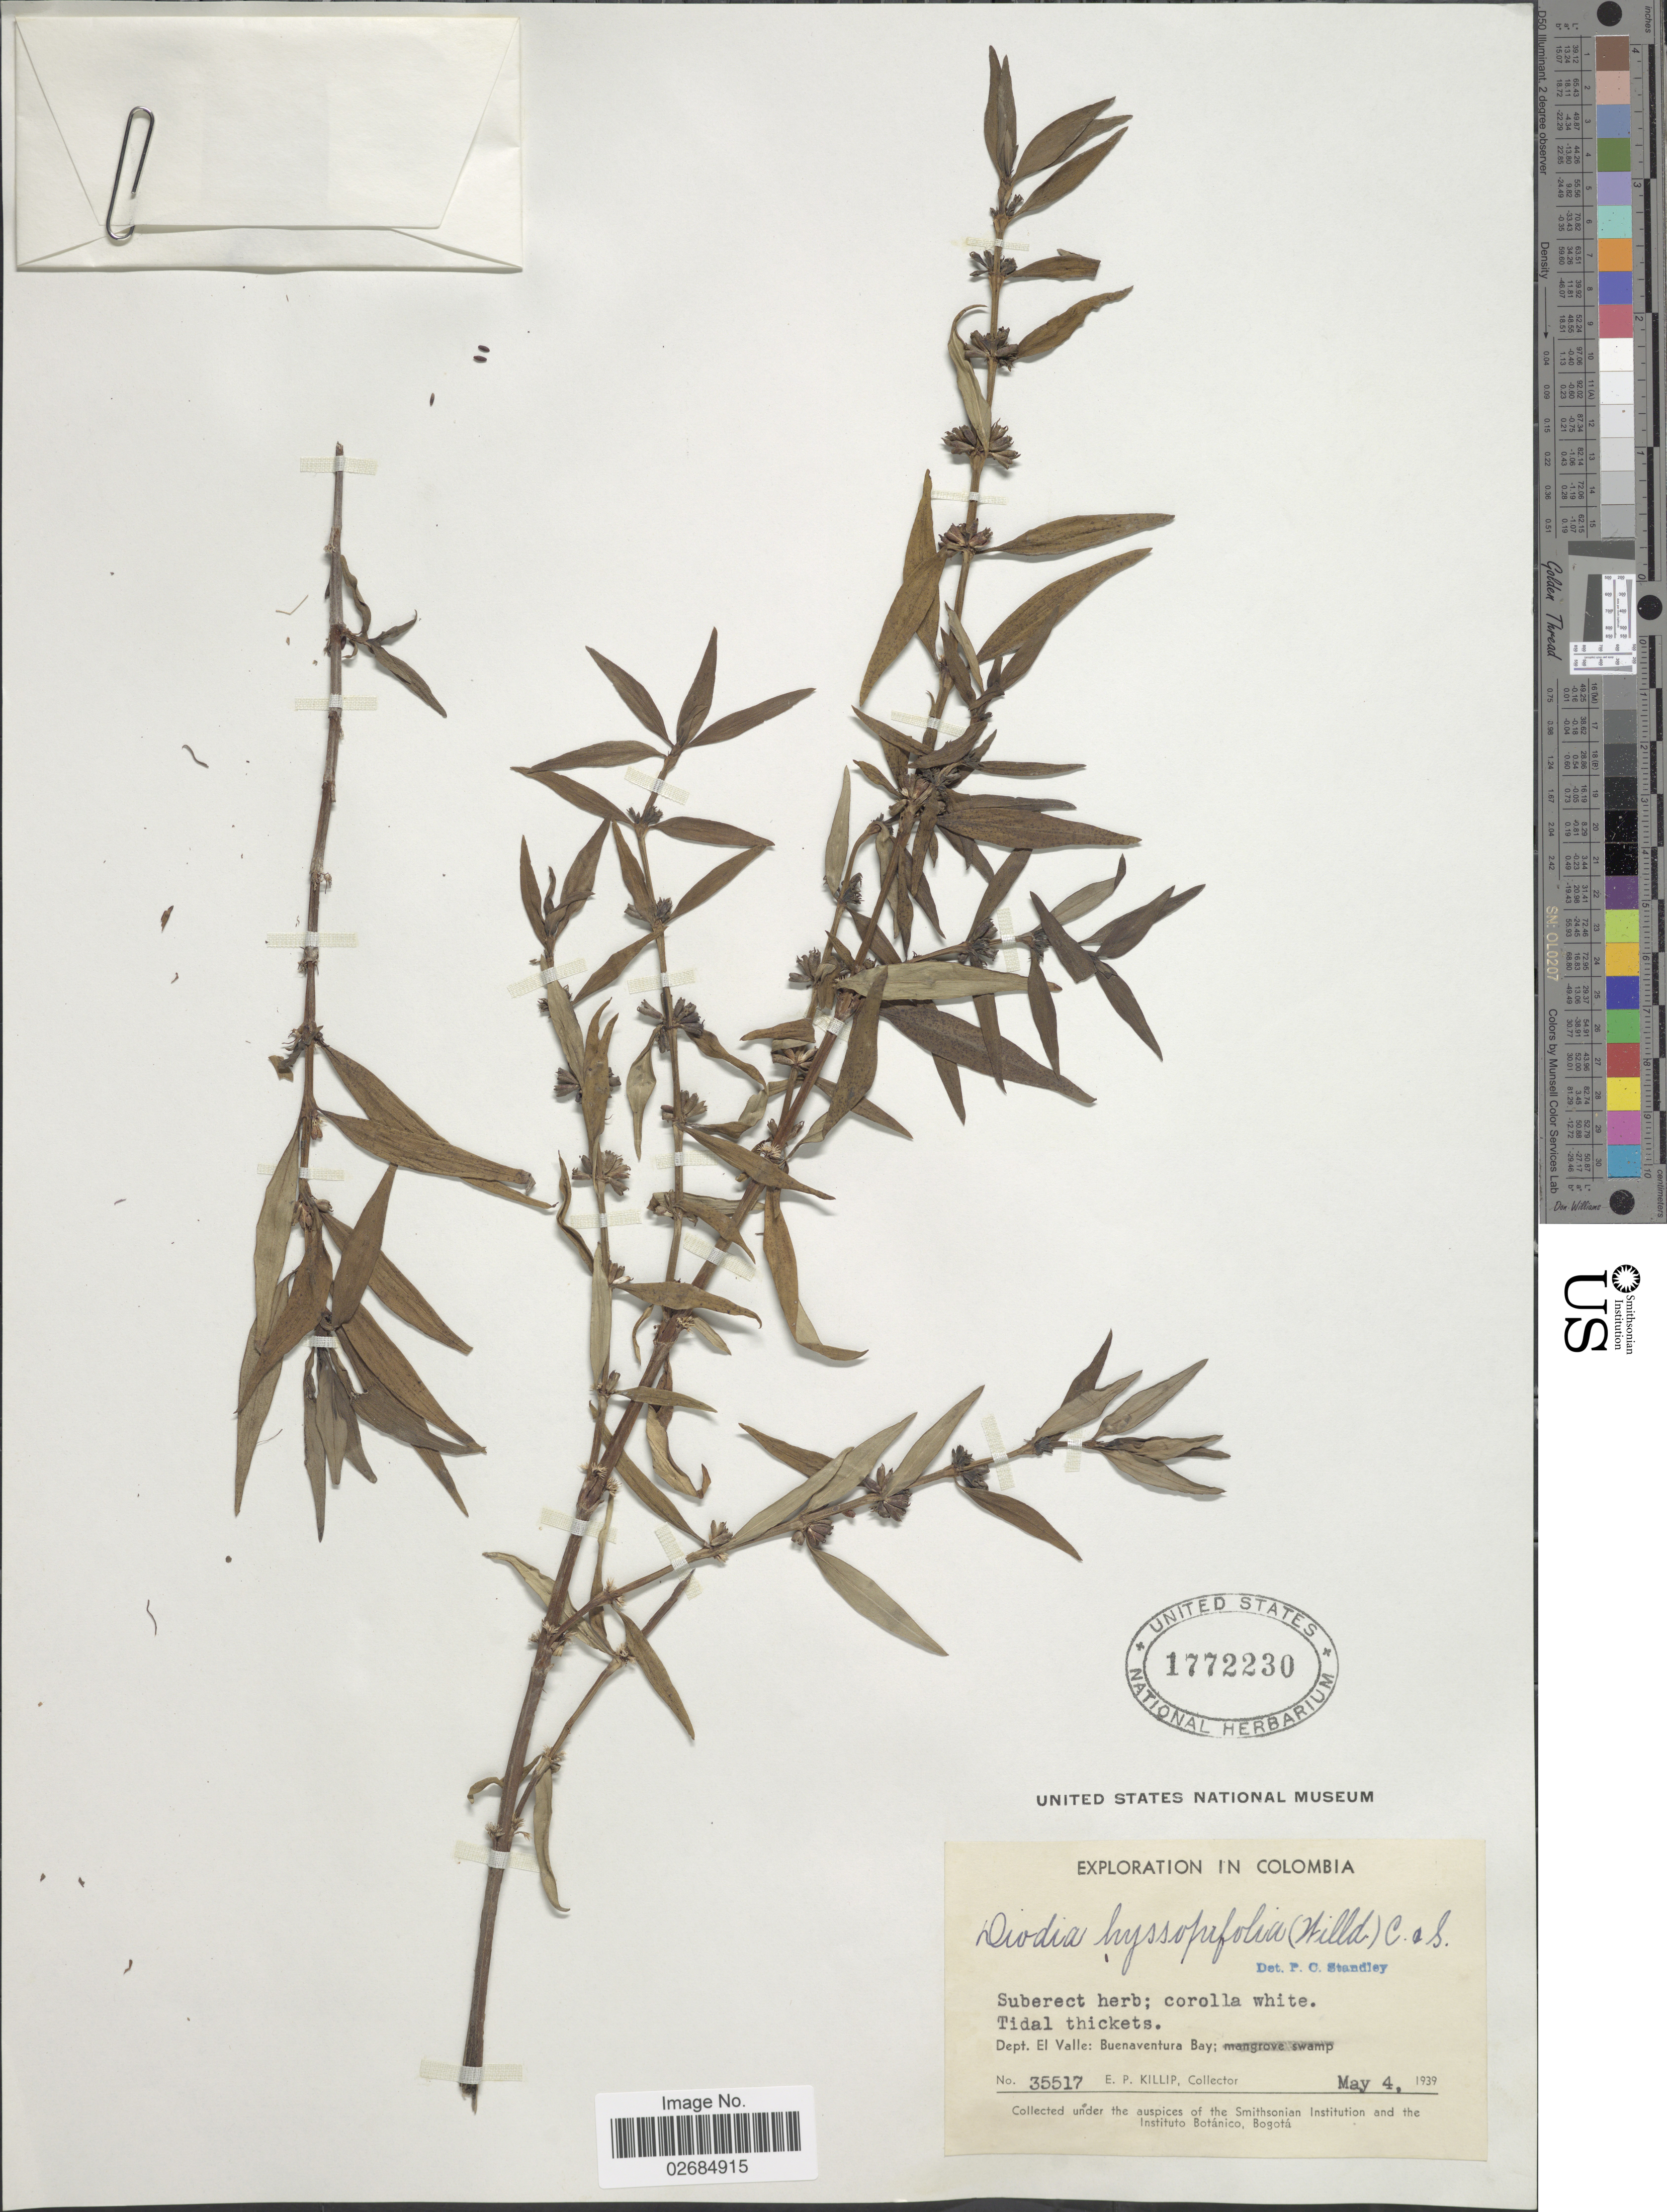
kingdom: Plantae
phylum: Tracheophyta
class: Magnoliopsida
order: Gentianales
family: Rubiaceae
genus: Diodia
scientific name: Diodia hyssopifolia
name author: (Willd. ex Roem. & Schult.) Cham. & Schltdl.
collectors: E. P. Killip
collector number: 35517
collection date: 1939-05-04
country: Colombia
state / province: Valle del Cauca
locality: Dept. El Valle: Buenaventura Bay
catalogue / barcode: US 1772230